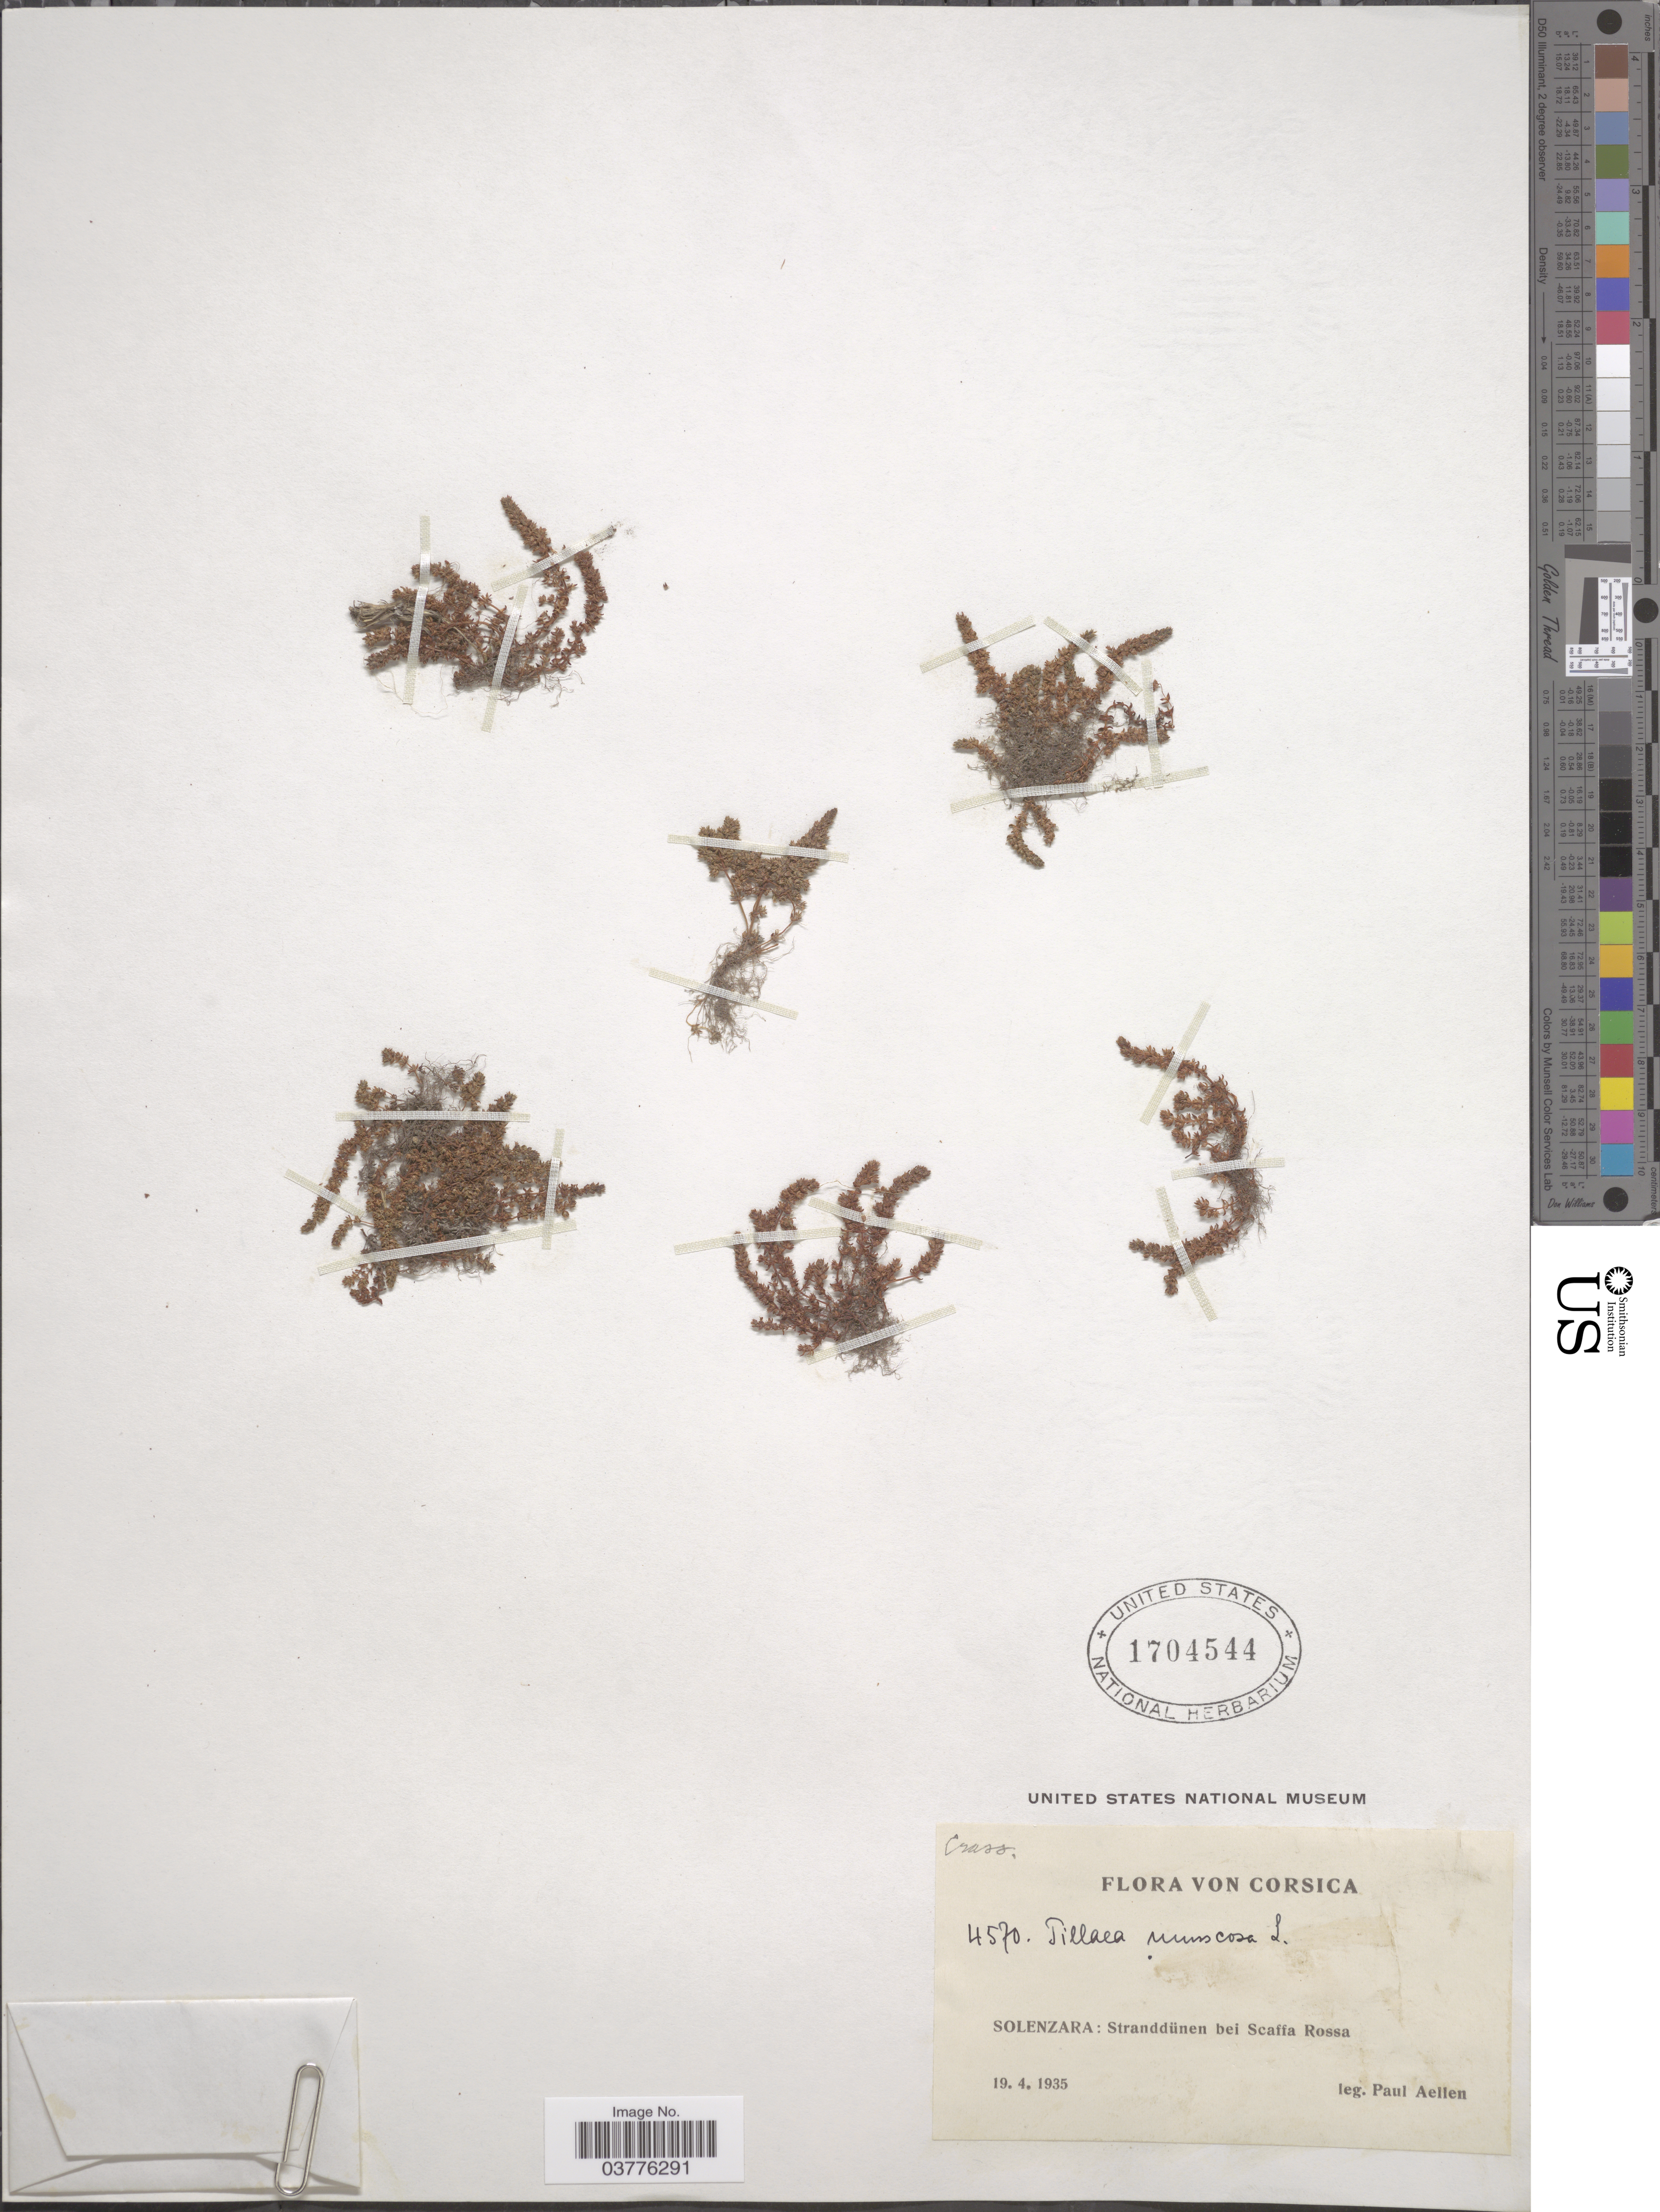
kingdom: Plantae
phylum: Tracheophyta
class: Magnoliopsida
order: Saxifragales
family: Crassulaceae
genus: Crassula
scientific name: Crassula muscosa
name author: L.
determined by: Strong, Mark T., (BOT), Smithsonian Institution - National Museum of Natural History (UNITED STATES)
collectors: P. Aellen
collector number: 4570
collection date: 1935-04-19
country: France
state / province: Corsica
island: Corse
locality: Solenzara: Stranddünen bei Scaffa Rossa.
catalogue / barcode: US 1704544